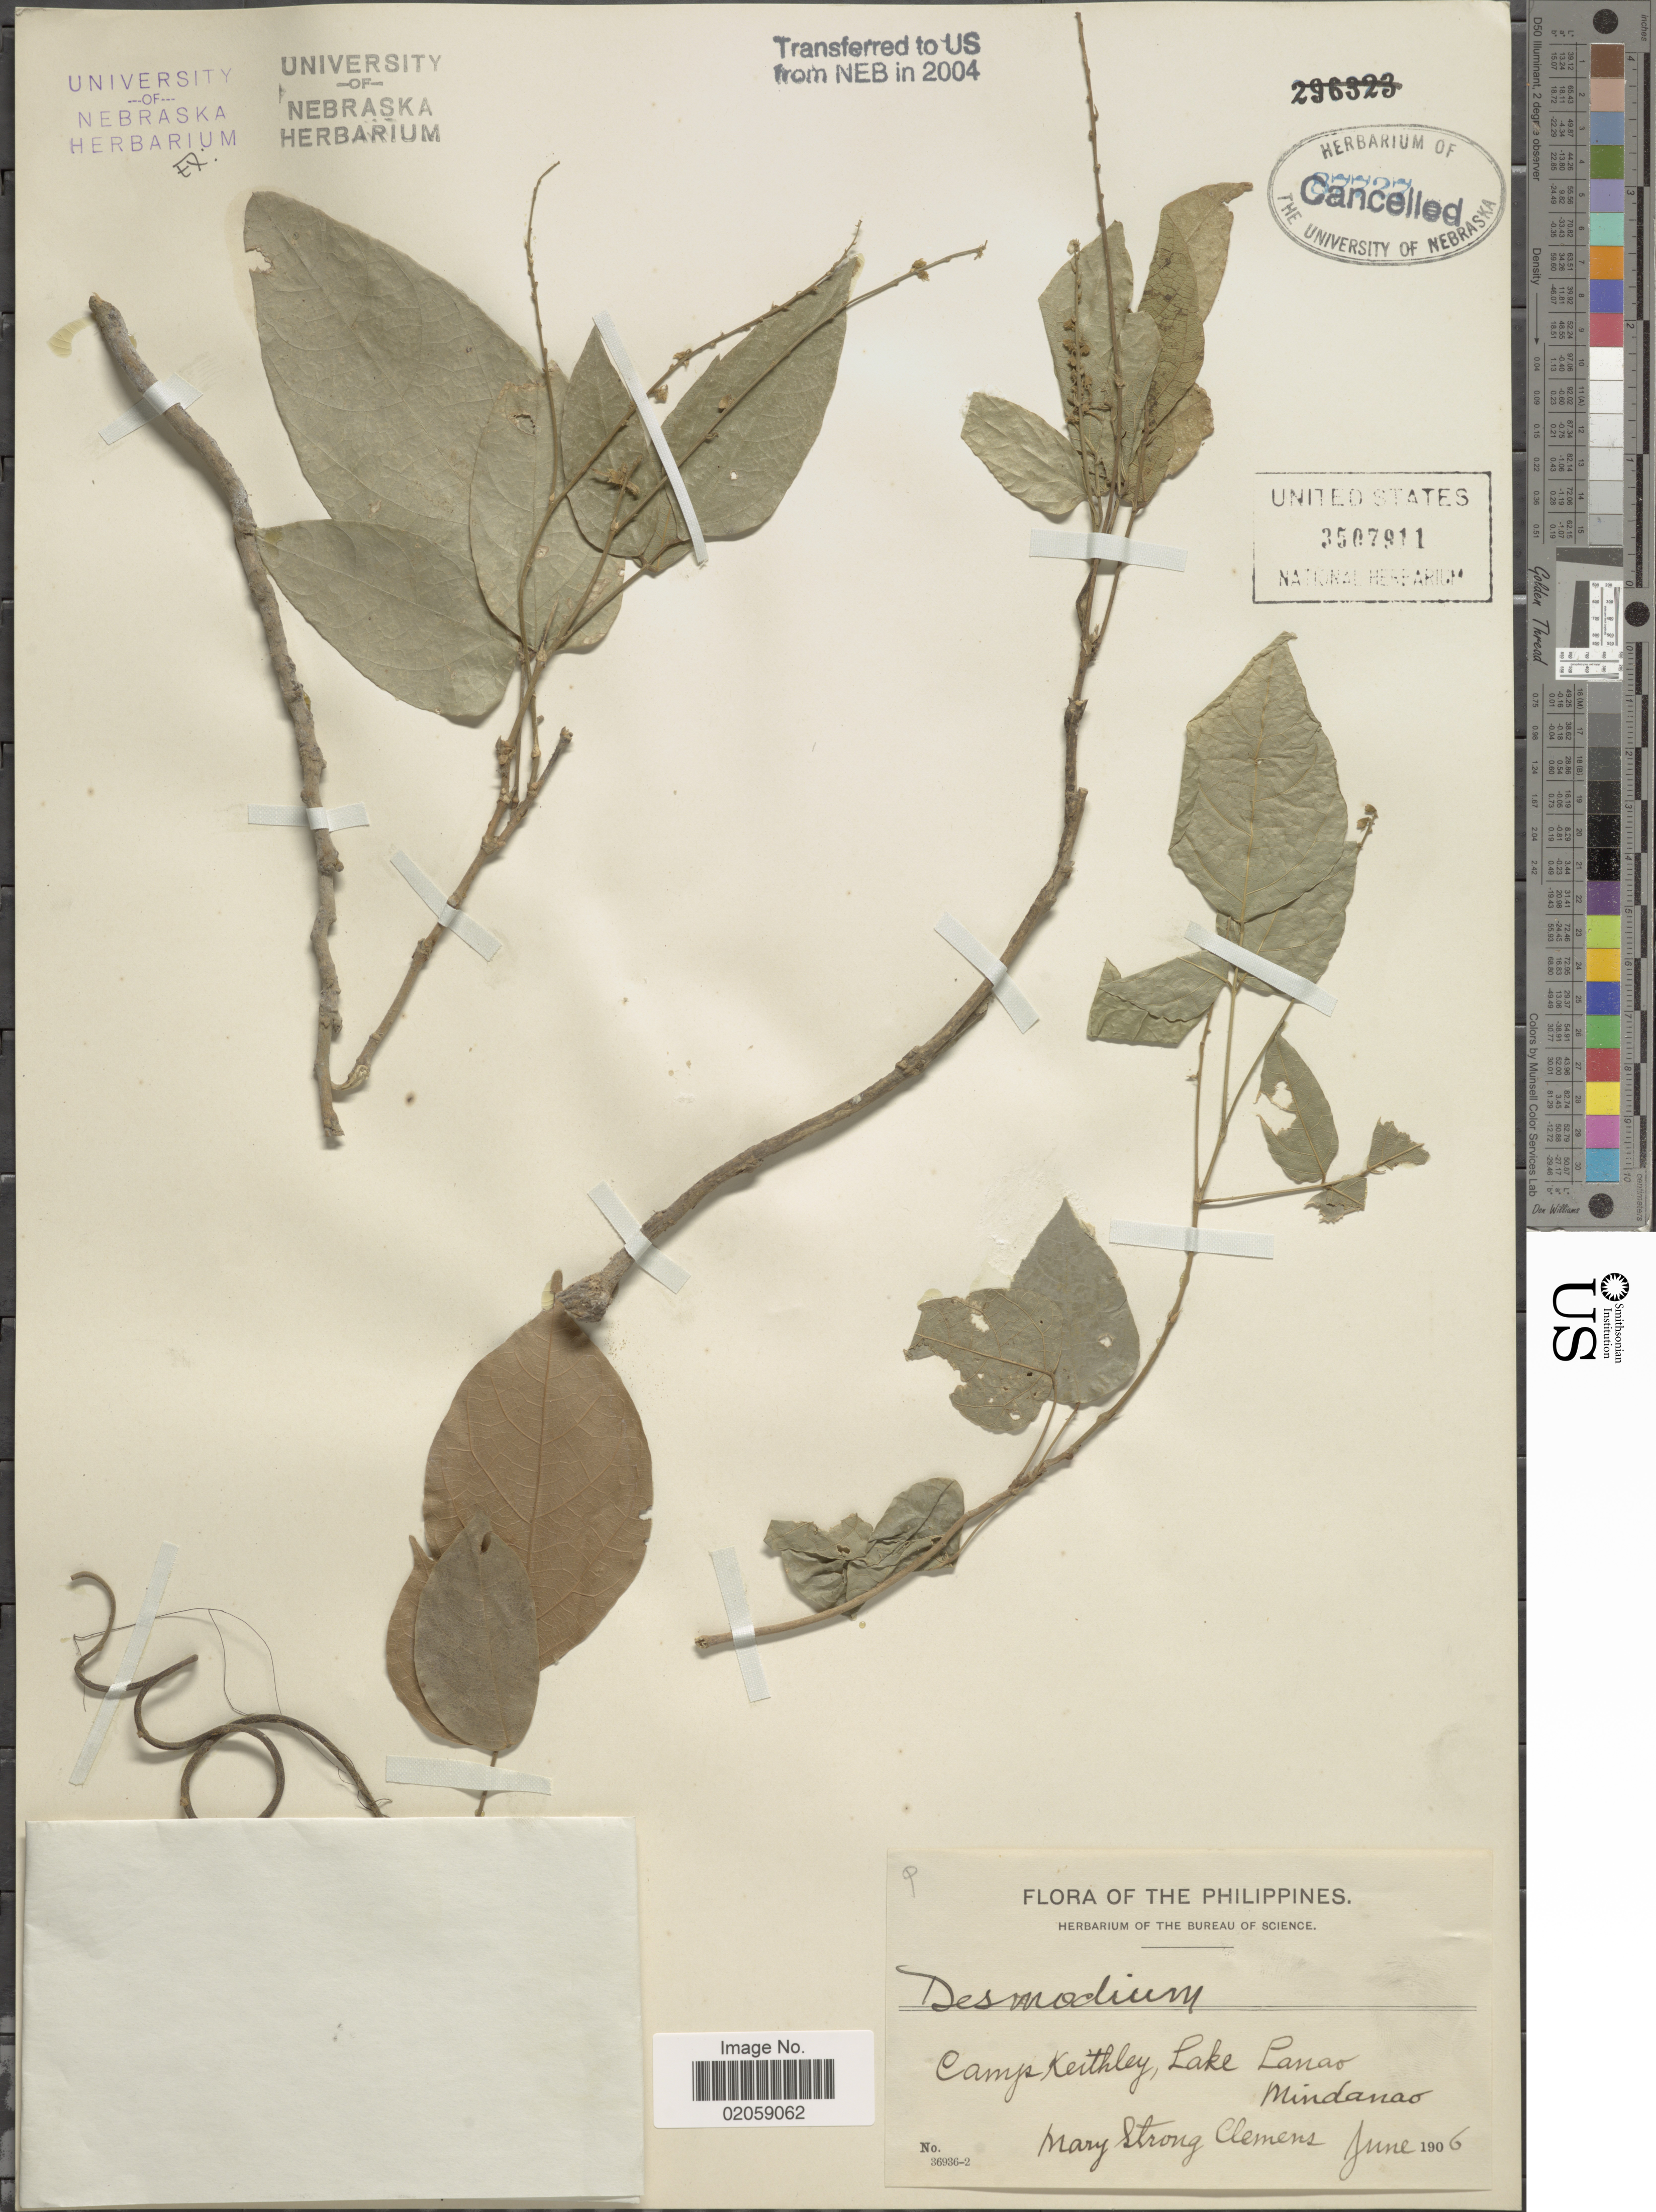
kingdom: Plantae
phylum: Tracheophyta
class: Magnoliopsida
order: Fabales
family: Fabaceae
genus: Desmodium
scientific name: Desmodium sp.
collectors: M. S. Clemens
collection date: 1906-06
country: Philippines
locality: Camp Keithley, Lake Lanao. Mindanao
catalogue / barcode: US 3507911